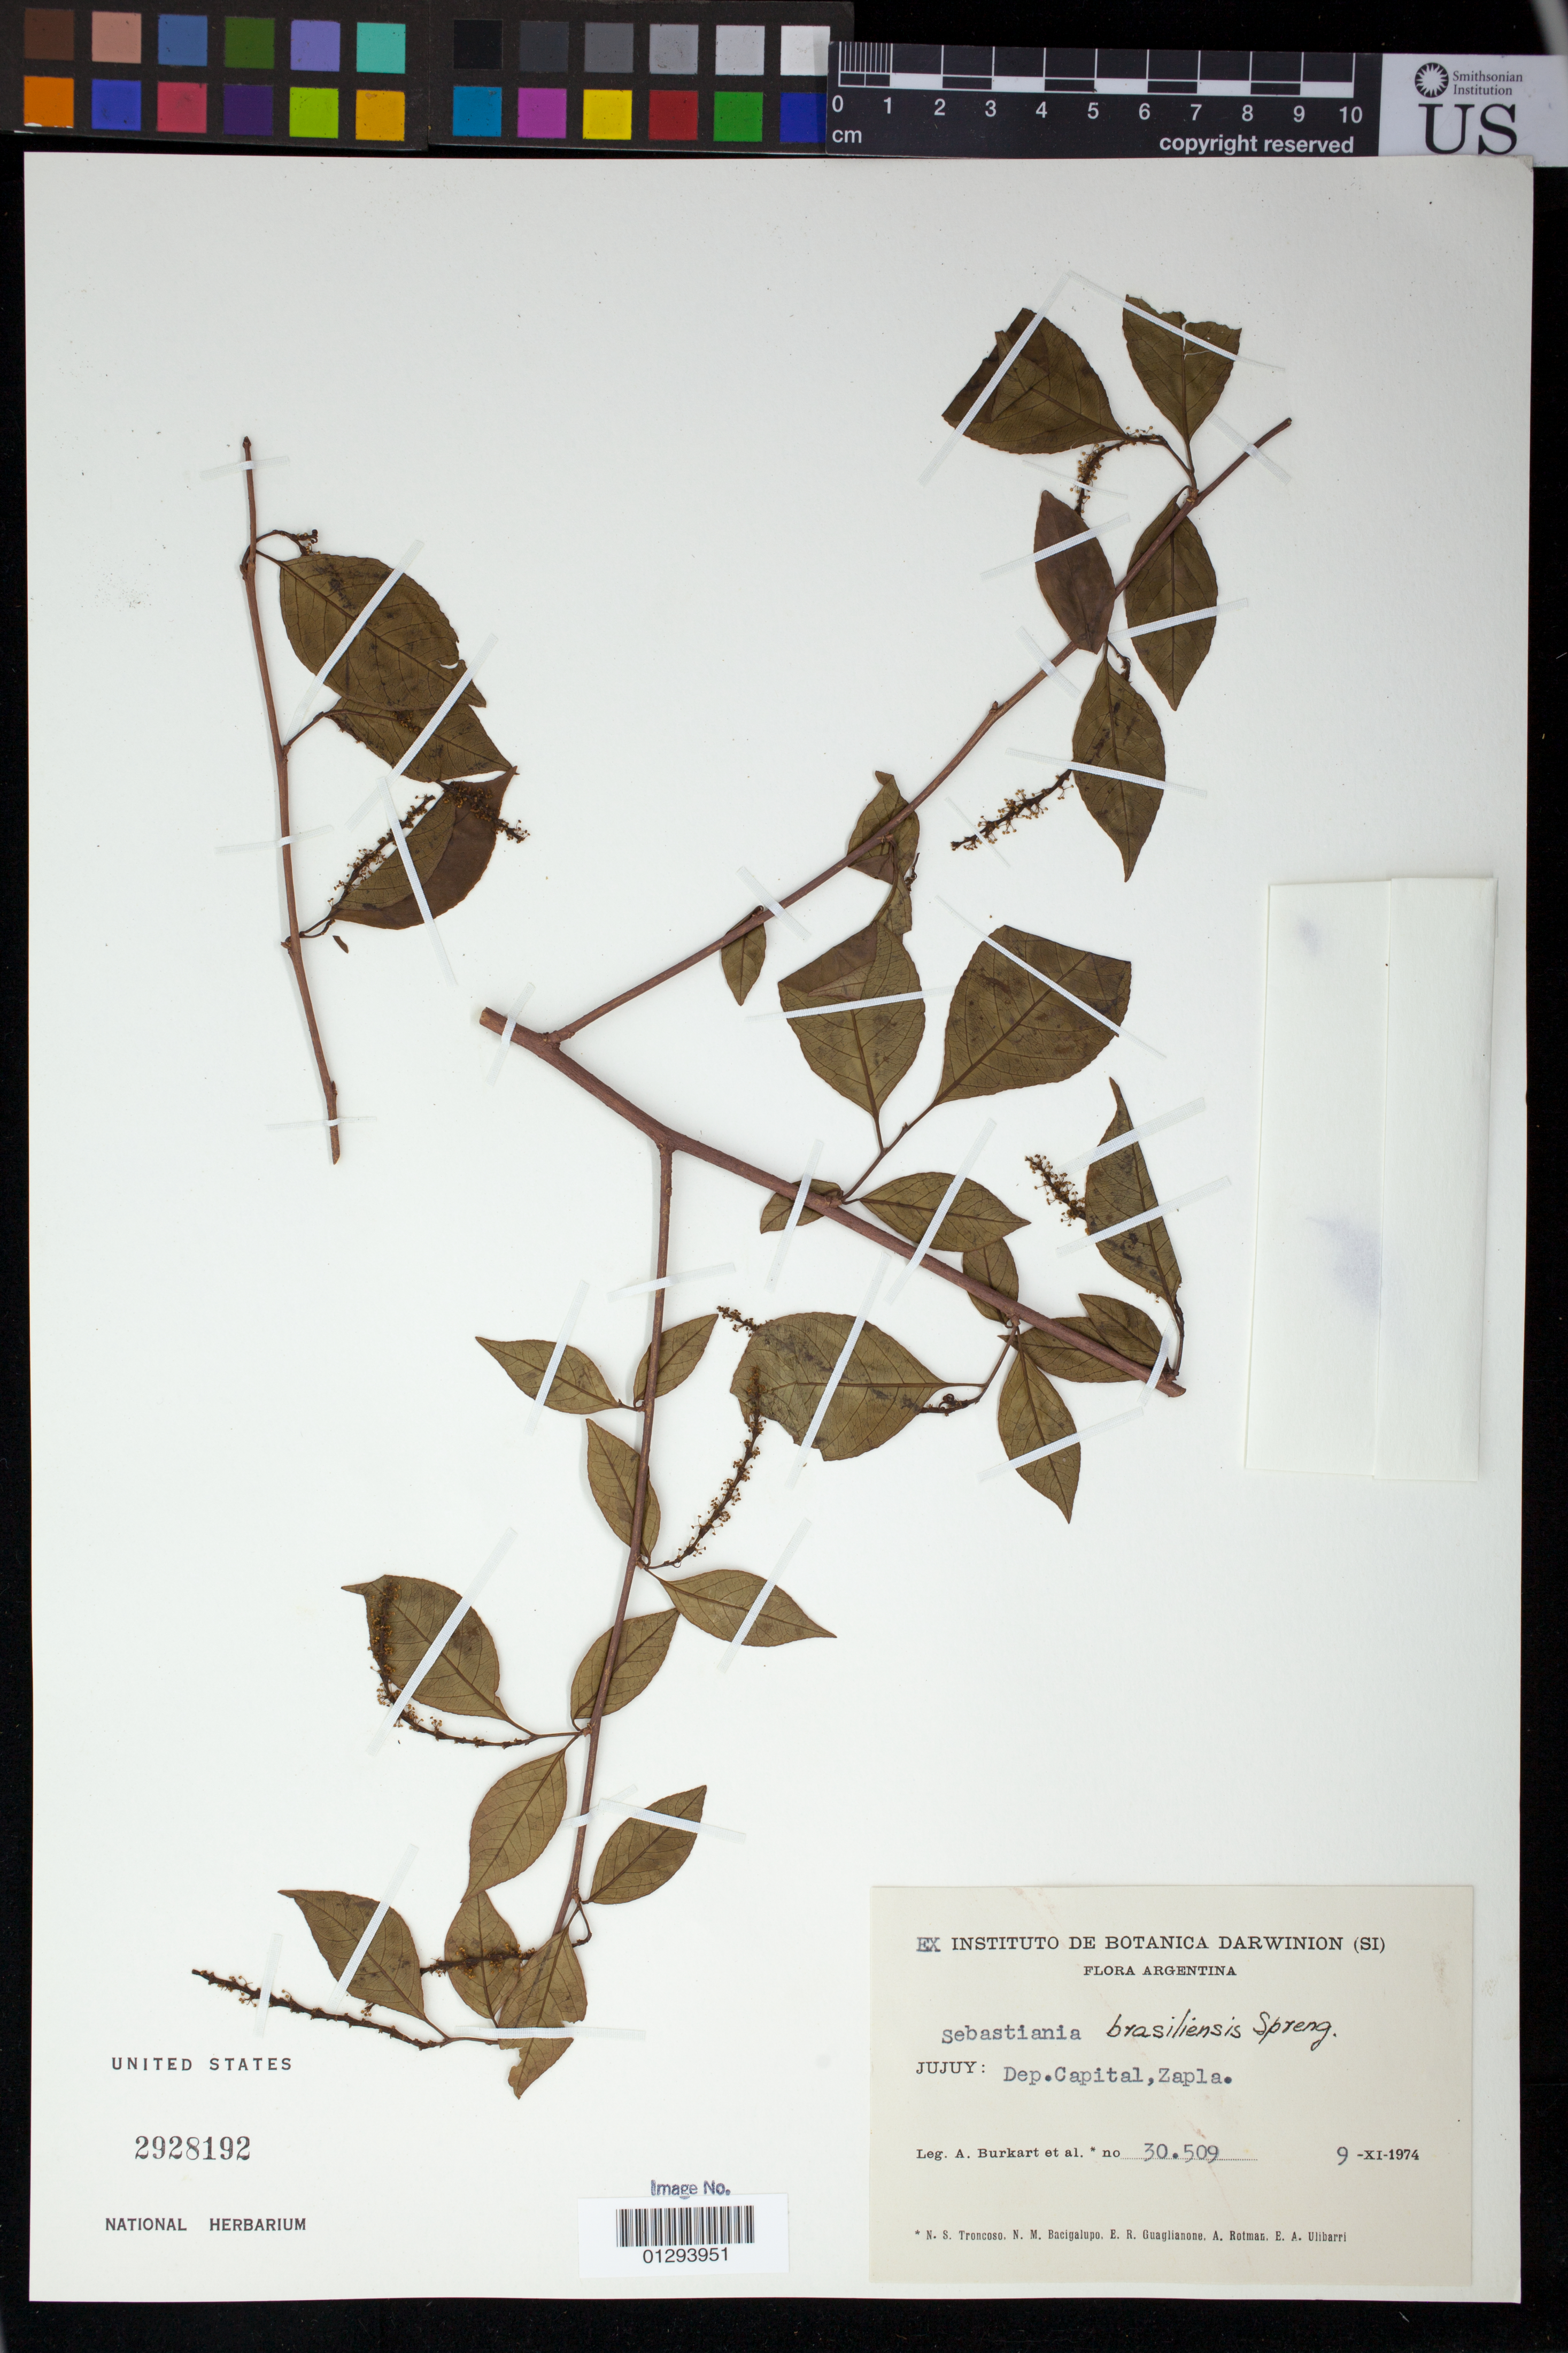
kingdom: Plantae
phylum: Tracheophyta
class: Magnoliopsida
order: Malpighiales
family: Euphorbiaceae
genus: Sebastiania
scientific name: Sebastiania brasiliensis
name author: Spreng.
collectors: N. Troncoso, N. M. Bacigalupo, E. R. Guaglianone, A. D. Rotman, A. Ulibarri & A. E. Burkart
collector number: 30509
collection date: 1974-11-09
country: Argentina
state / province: Jujuy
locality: Dep. Capital, Zapla.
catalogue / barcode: US 2928192